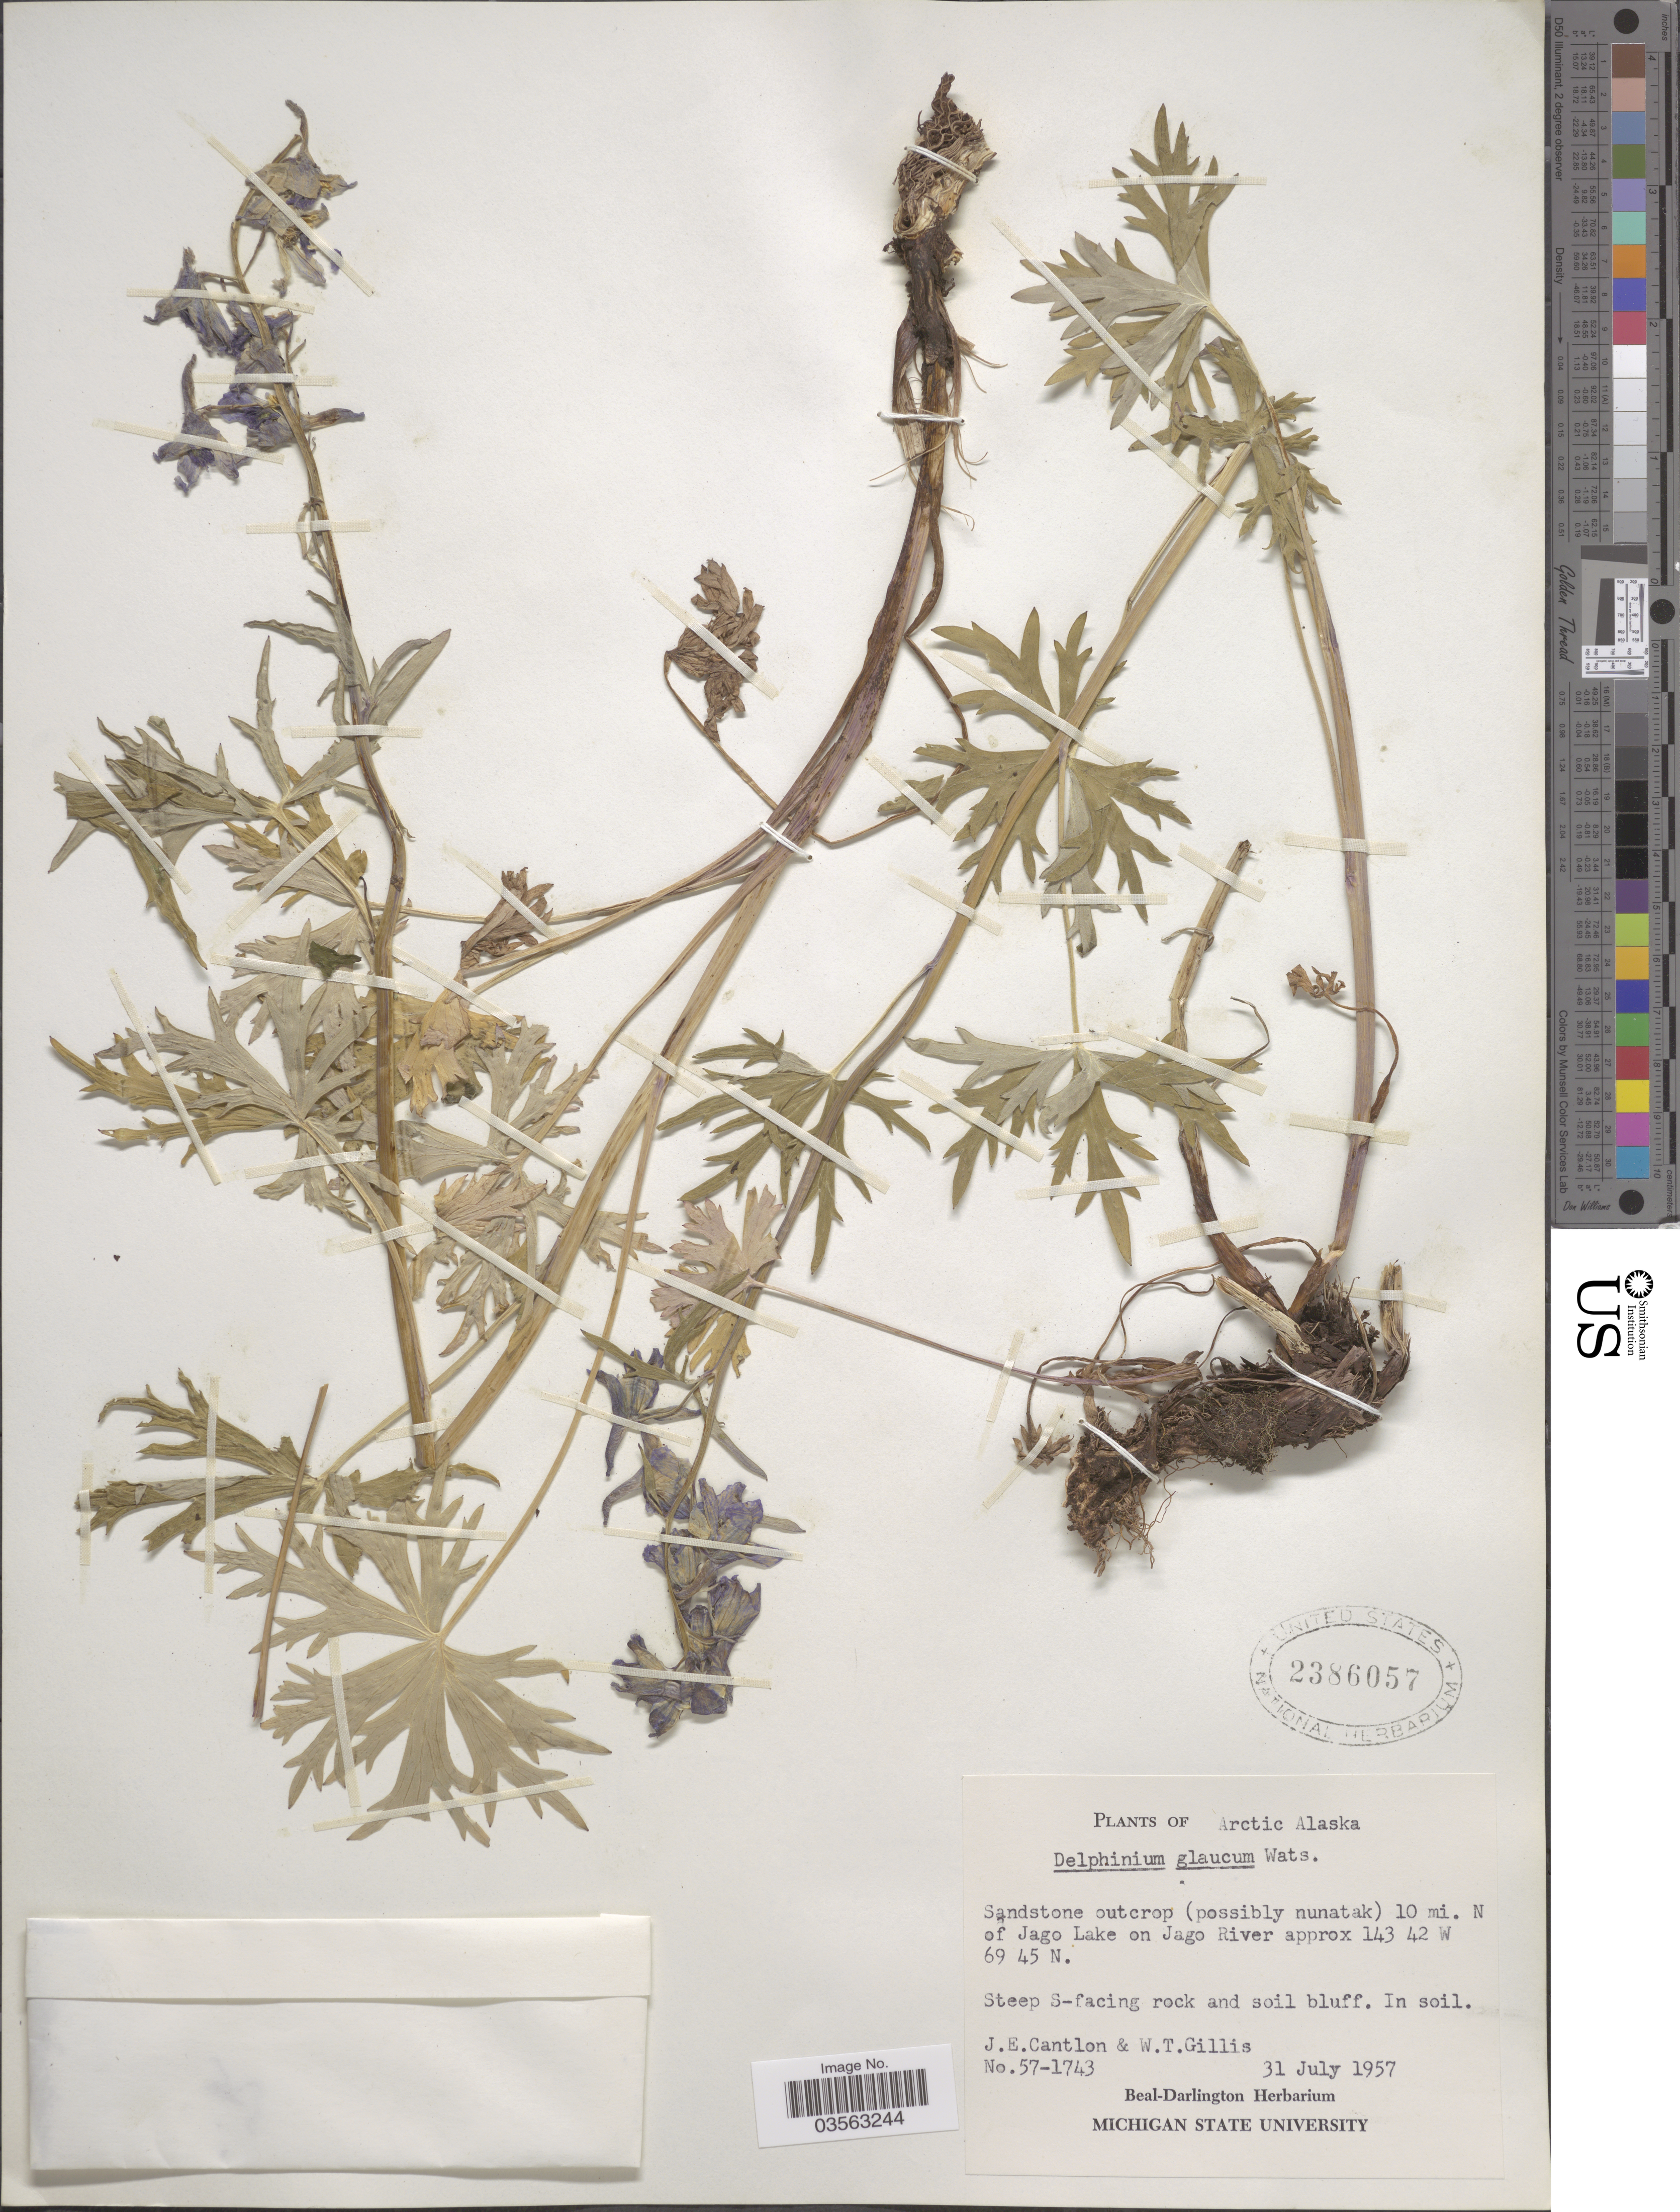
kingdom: Plantae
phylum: Tracheophyta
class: Magnoliopsida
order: Ranunculales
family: Ranunculaceae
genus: Delphinium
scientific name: Delphinium glaucum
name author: S. Watson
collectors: J. Cantlon & W. T. Gillis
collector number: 57-1743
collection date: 1957-07-31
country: United States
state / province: Alaska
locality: Arctic Alaska. Sandstone outcrop (possibly nunatak) 10 mi. N of Jago Lake on Jago River.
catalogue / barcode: US 2386057